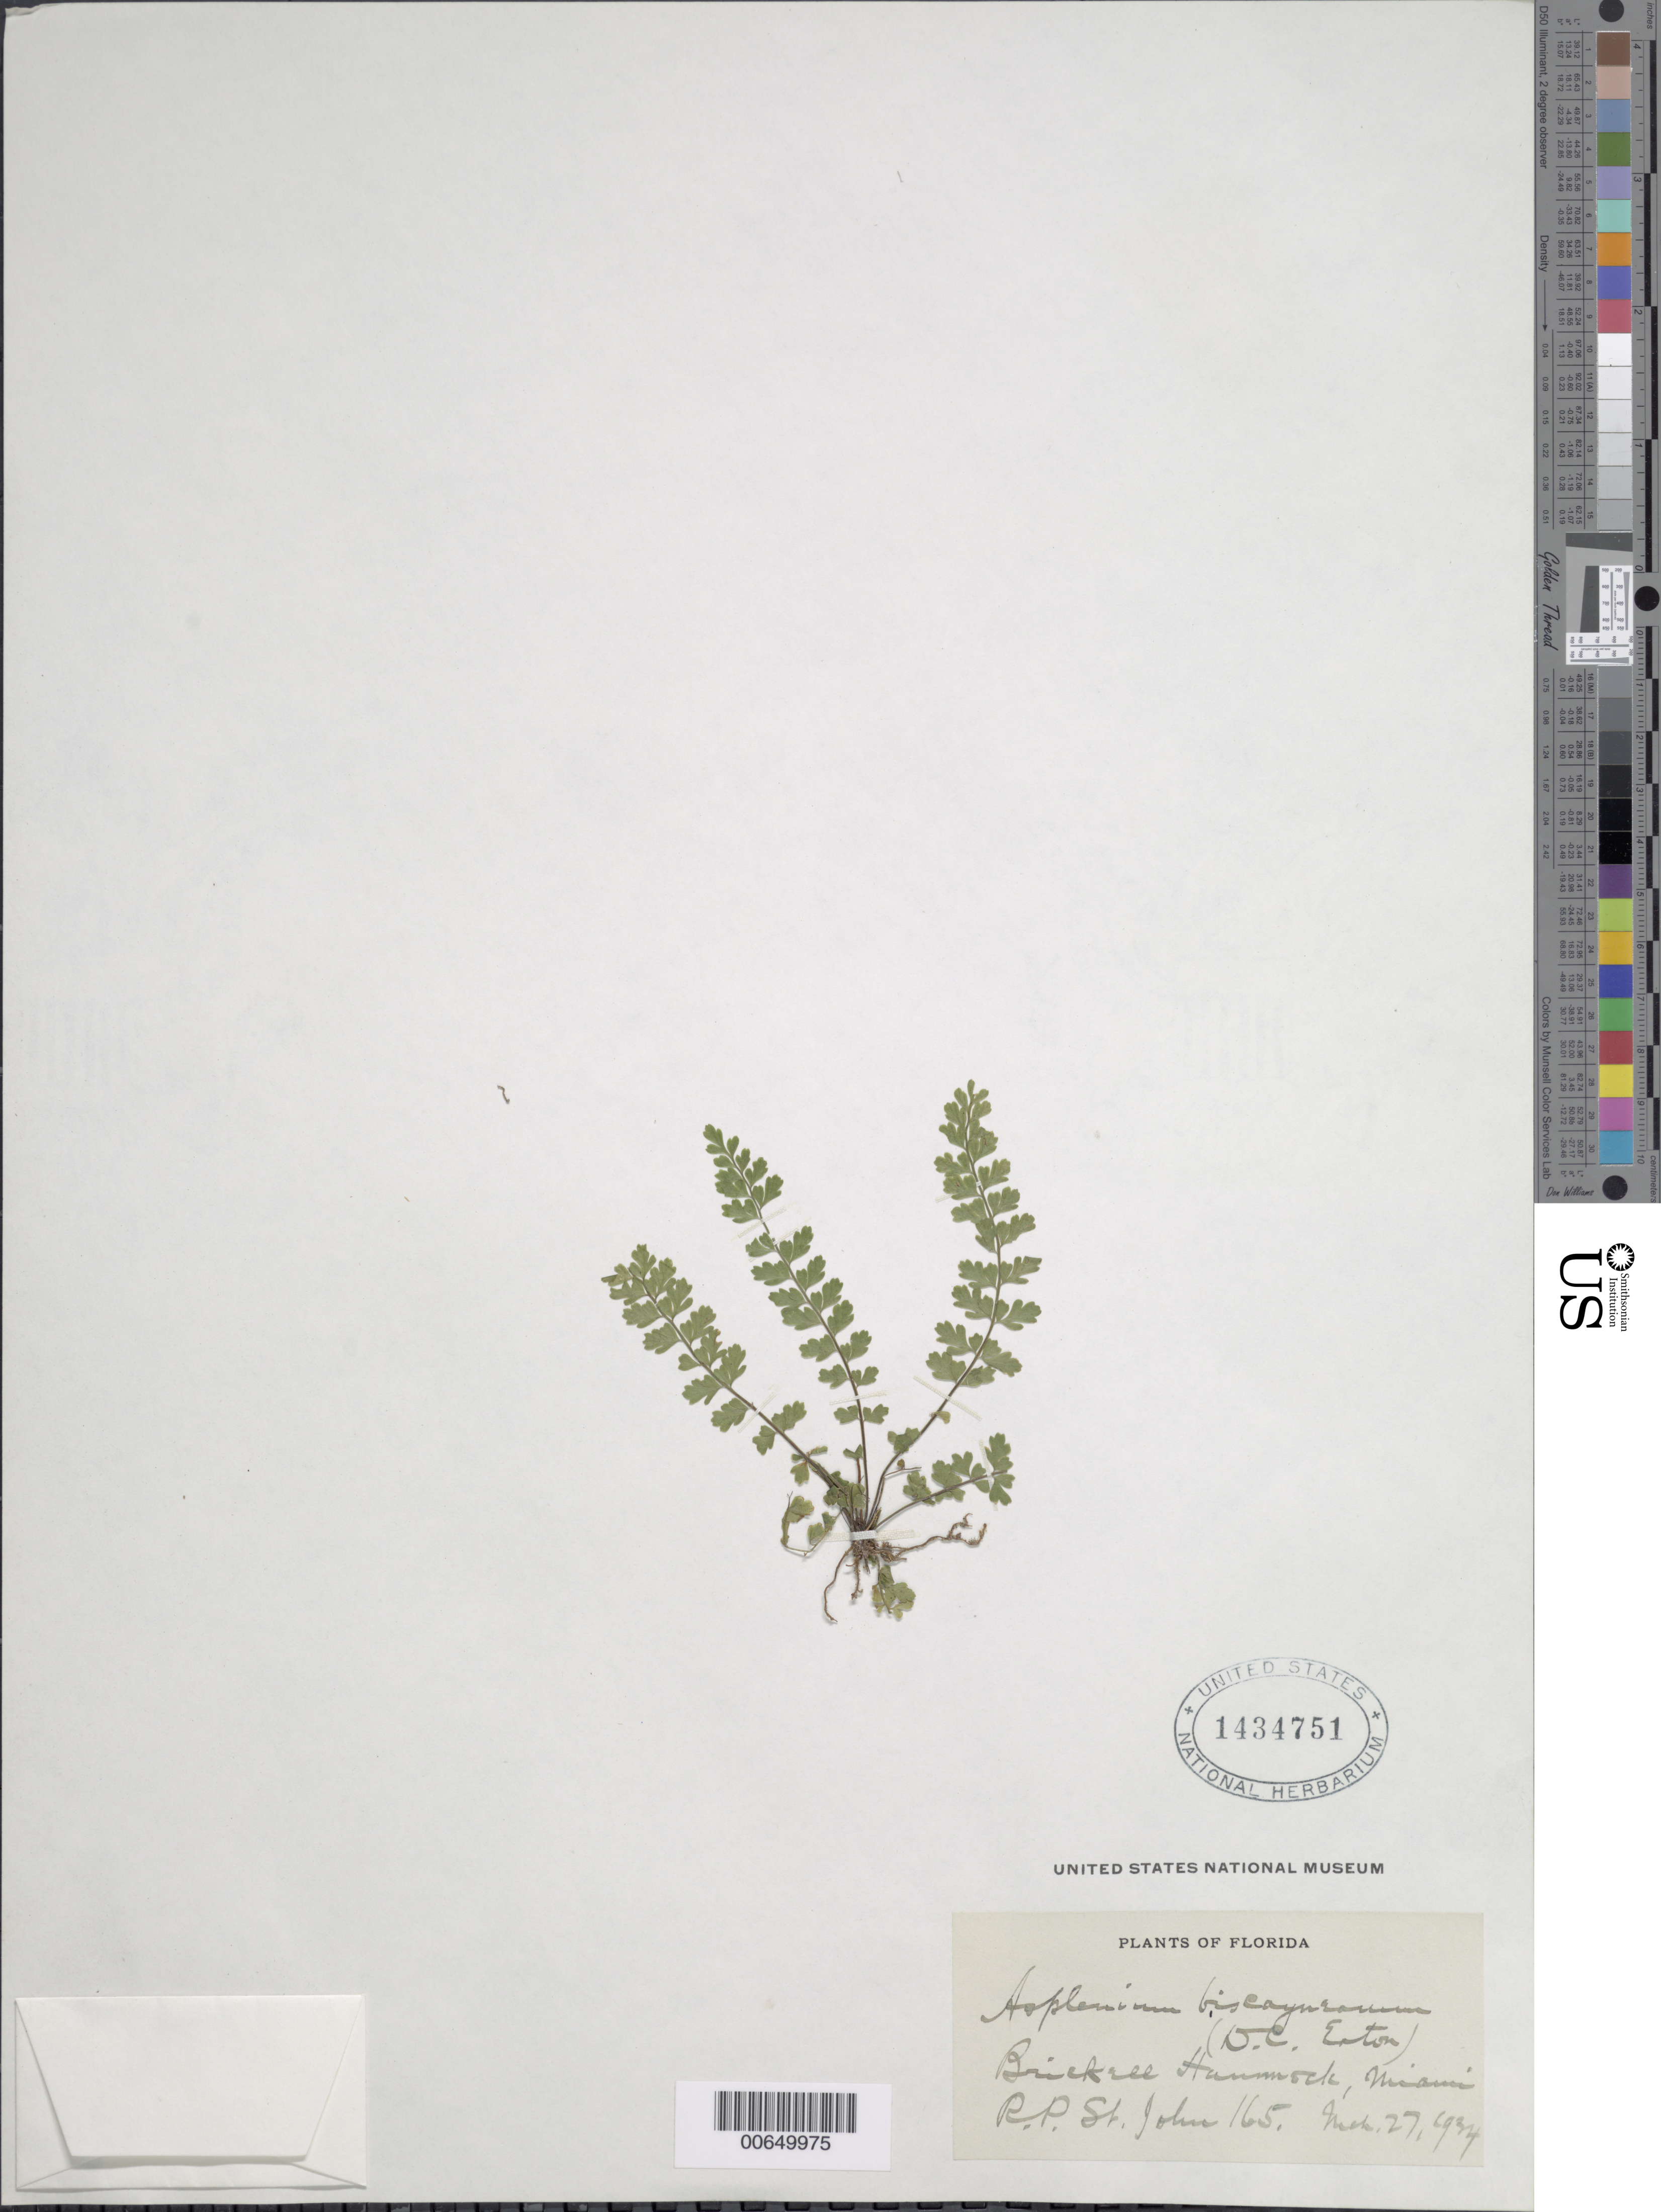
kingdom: Plantae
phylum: Tracheophyta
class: Polypodiopsida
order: Polypodiales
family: Aspleniaceae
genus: Asplenium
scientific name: Asplenium biscayneanum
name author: A.A. Eaton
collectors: R. P. St. John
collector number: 165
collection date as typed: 27 Mar 1934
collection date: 1934-03-27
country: United States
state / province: Florida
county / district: Dade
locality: Brickell Hammock. Miami.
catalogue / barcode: US 1434751